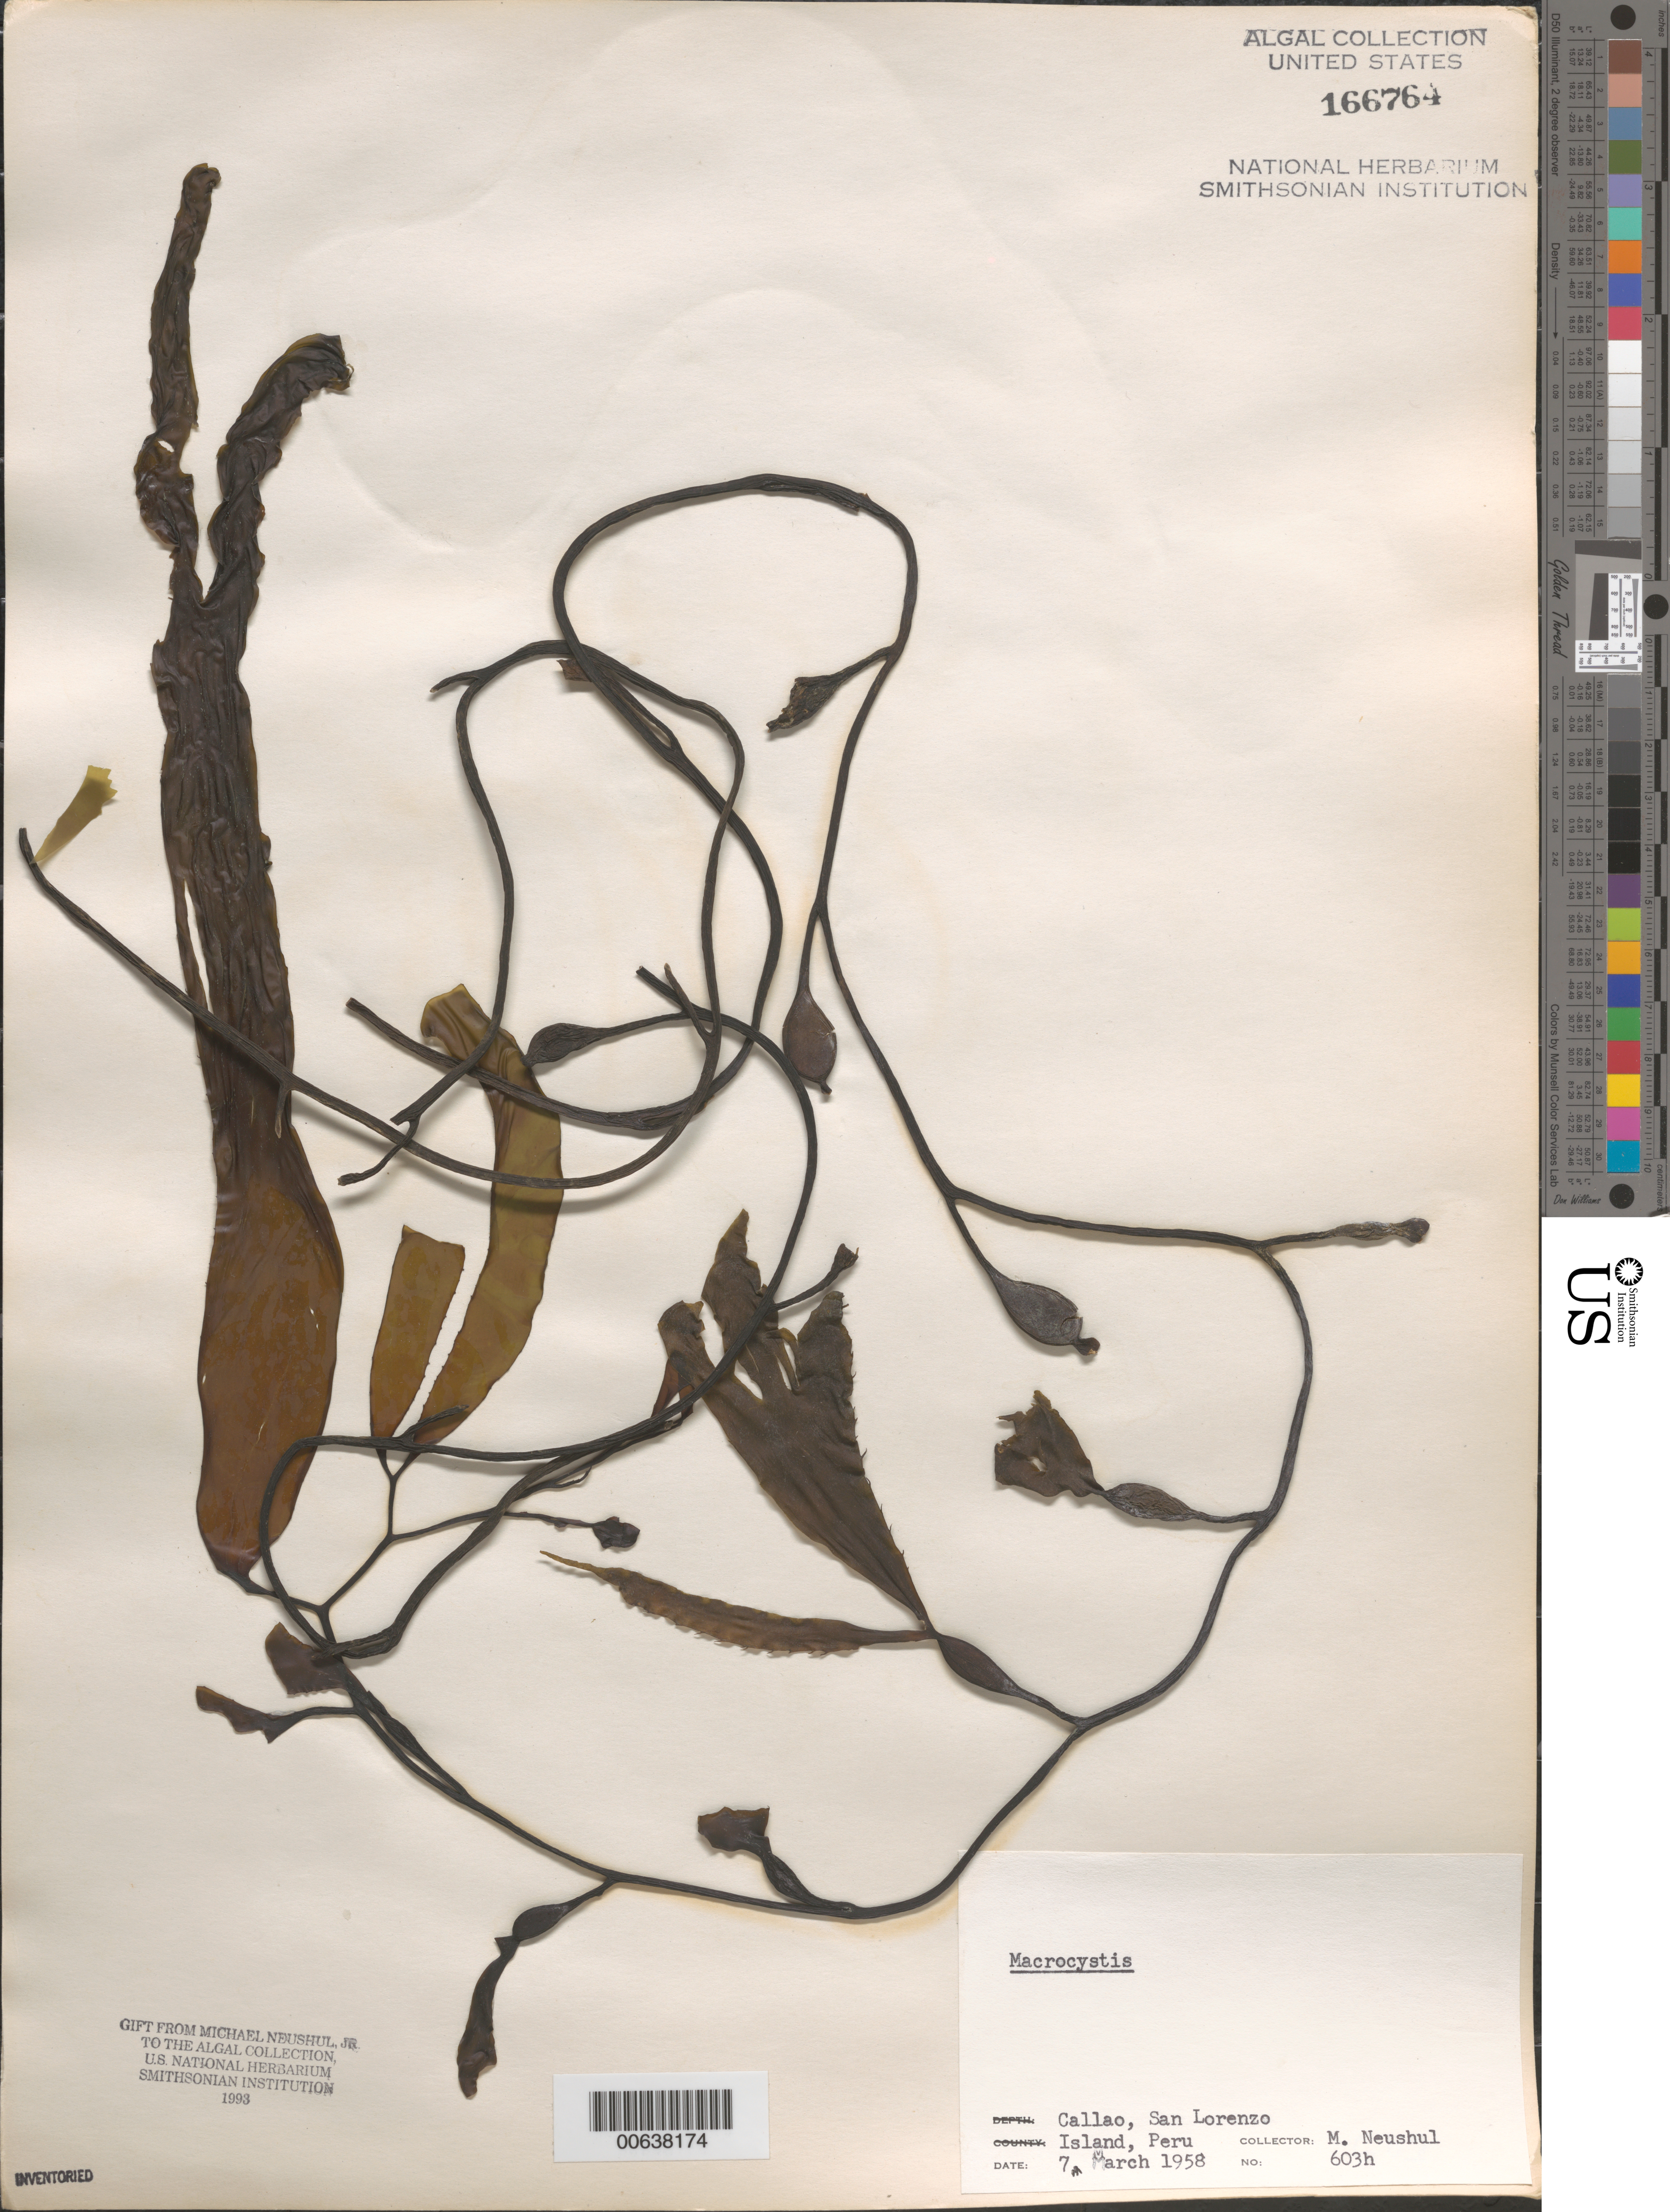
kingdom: Chromista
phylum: Ochrophyta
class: Phaeophyceae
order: Laminariales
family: Laminariaceae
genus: Macrocystis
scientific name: Macrocystis sp.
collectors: M. Neushul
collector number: Neushul 603h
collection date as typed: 07 Mar 1958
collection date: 1958-03-07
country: Peru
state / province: Callao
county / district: Callao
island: Isla San Lorenzo (San Lorenzo Island)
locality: Callao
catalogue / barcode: US 166764